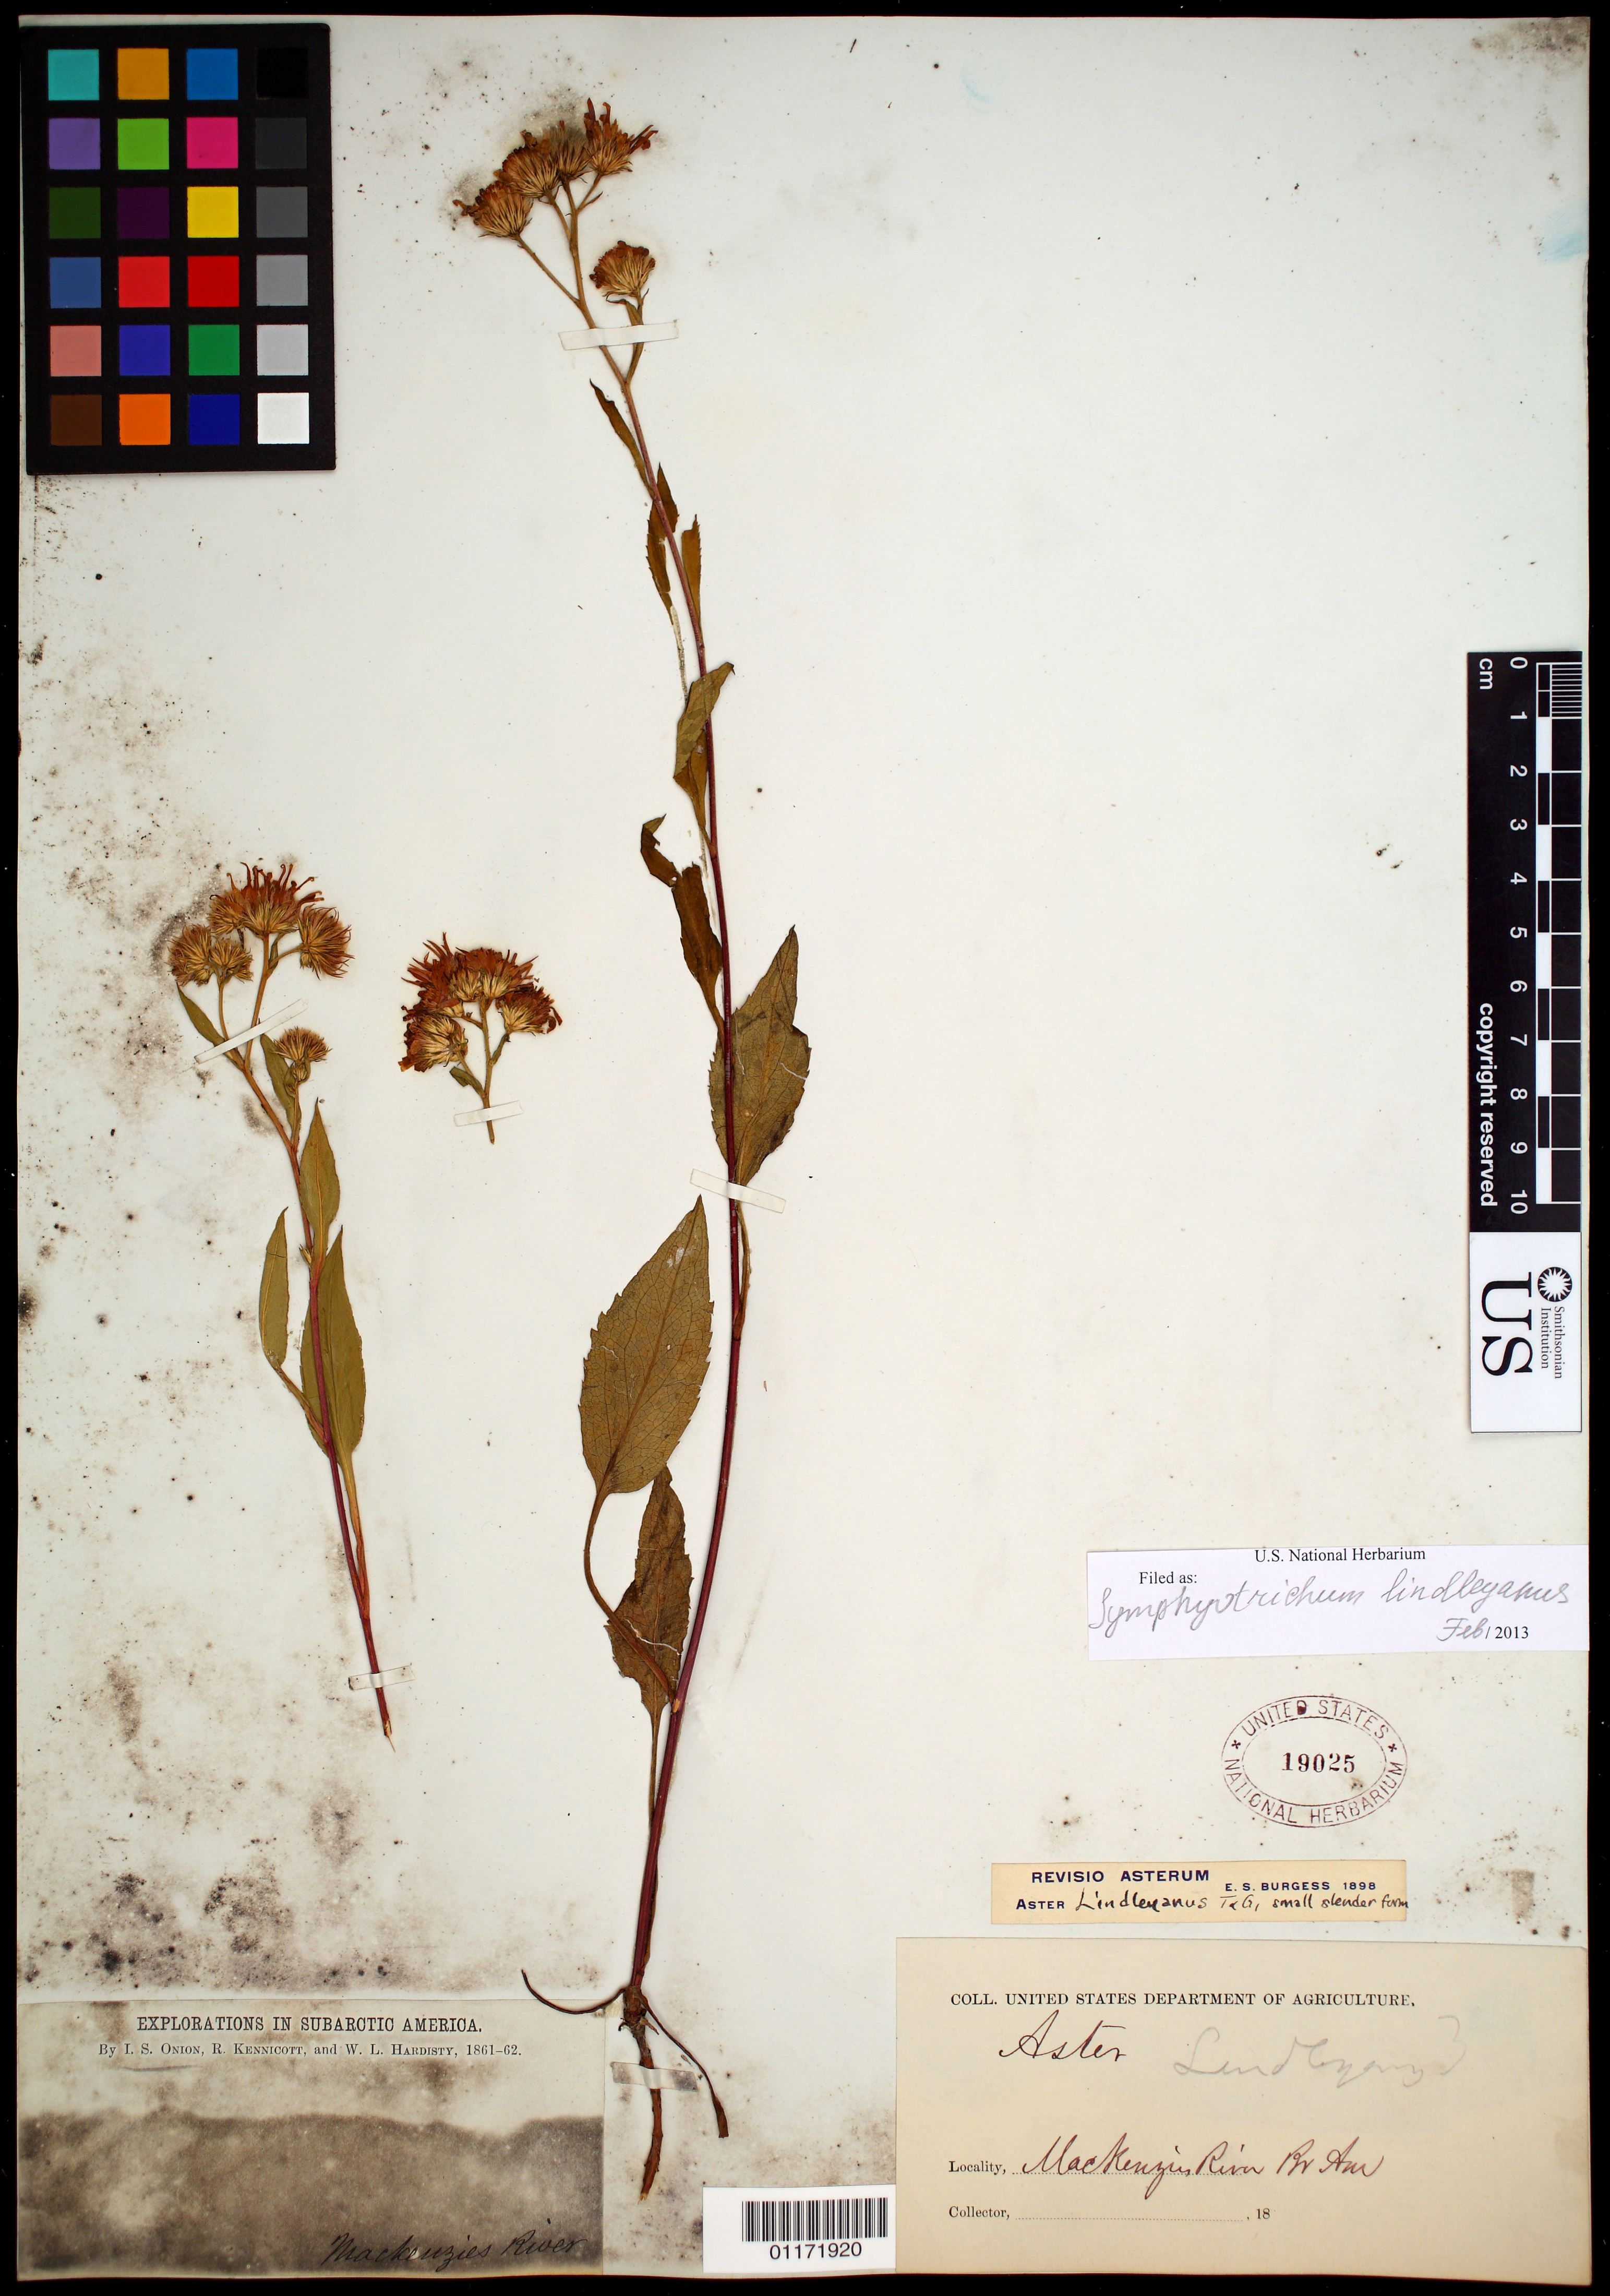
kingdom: Plantae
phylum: Tracheophyta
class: Magnoliopsida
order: Asterales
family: Asteraceae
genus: Symphyotrichum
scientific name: Symphyotrichum ciliolatum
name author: (Lindl.) Á. Löve & D. Löve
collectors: I. Onion, R. Kennicott & W. Hardisty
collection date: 1861/1862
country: Canada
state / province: Northwest Territories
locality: Mackenzie River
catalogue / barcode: US 19025